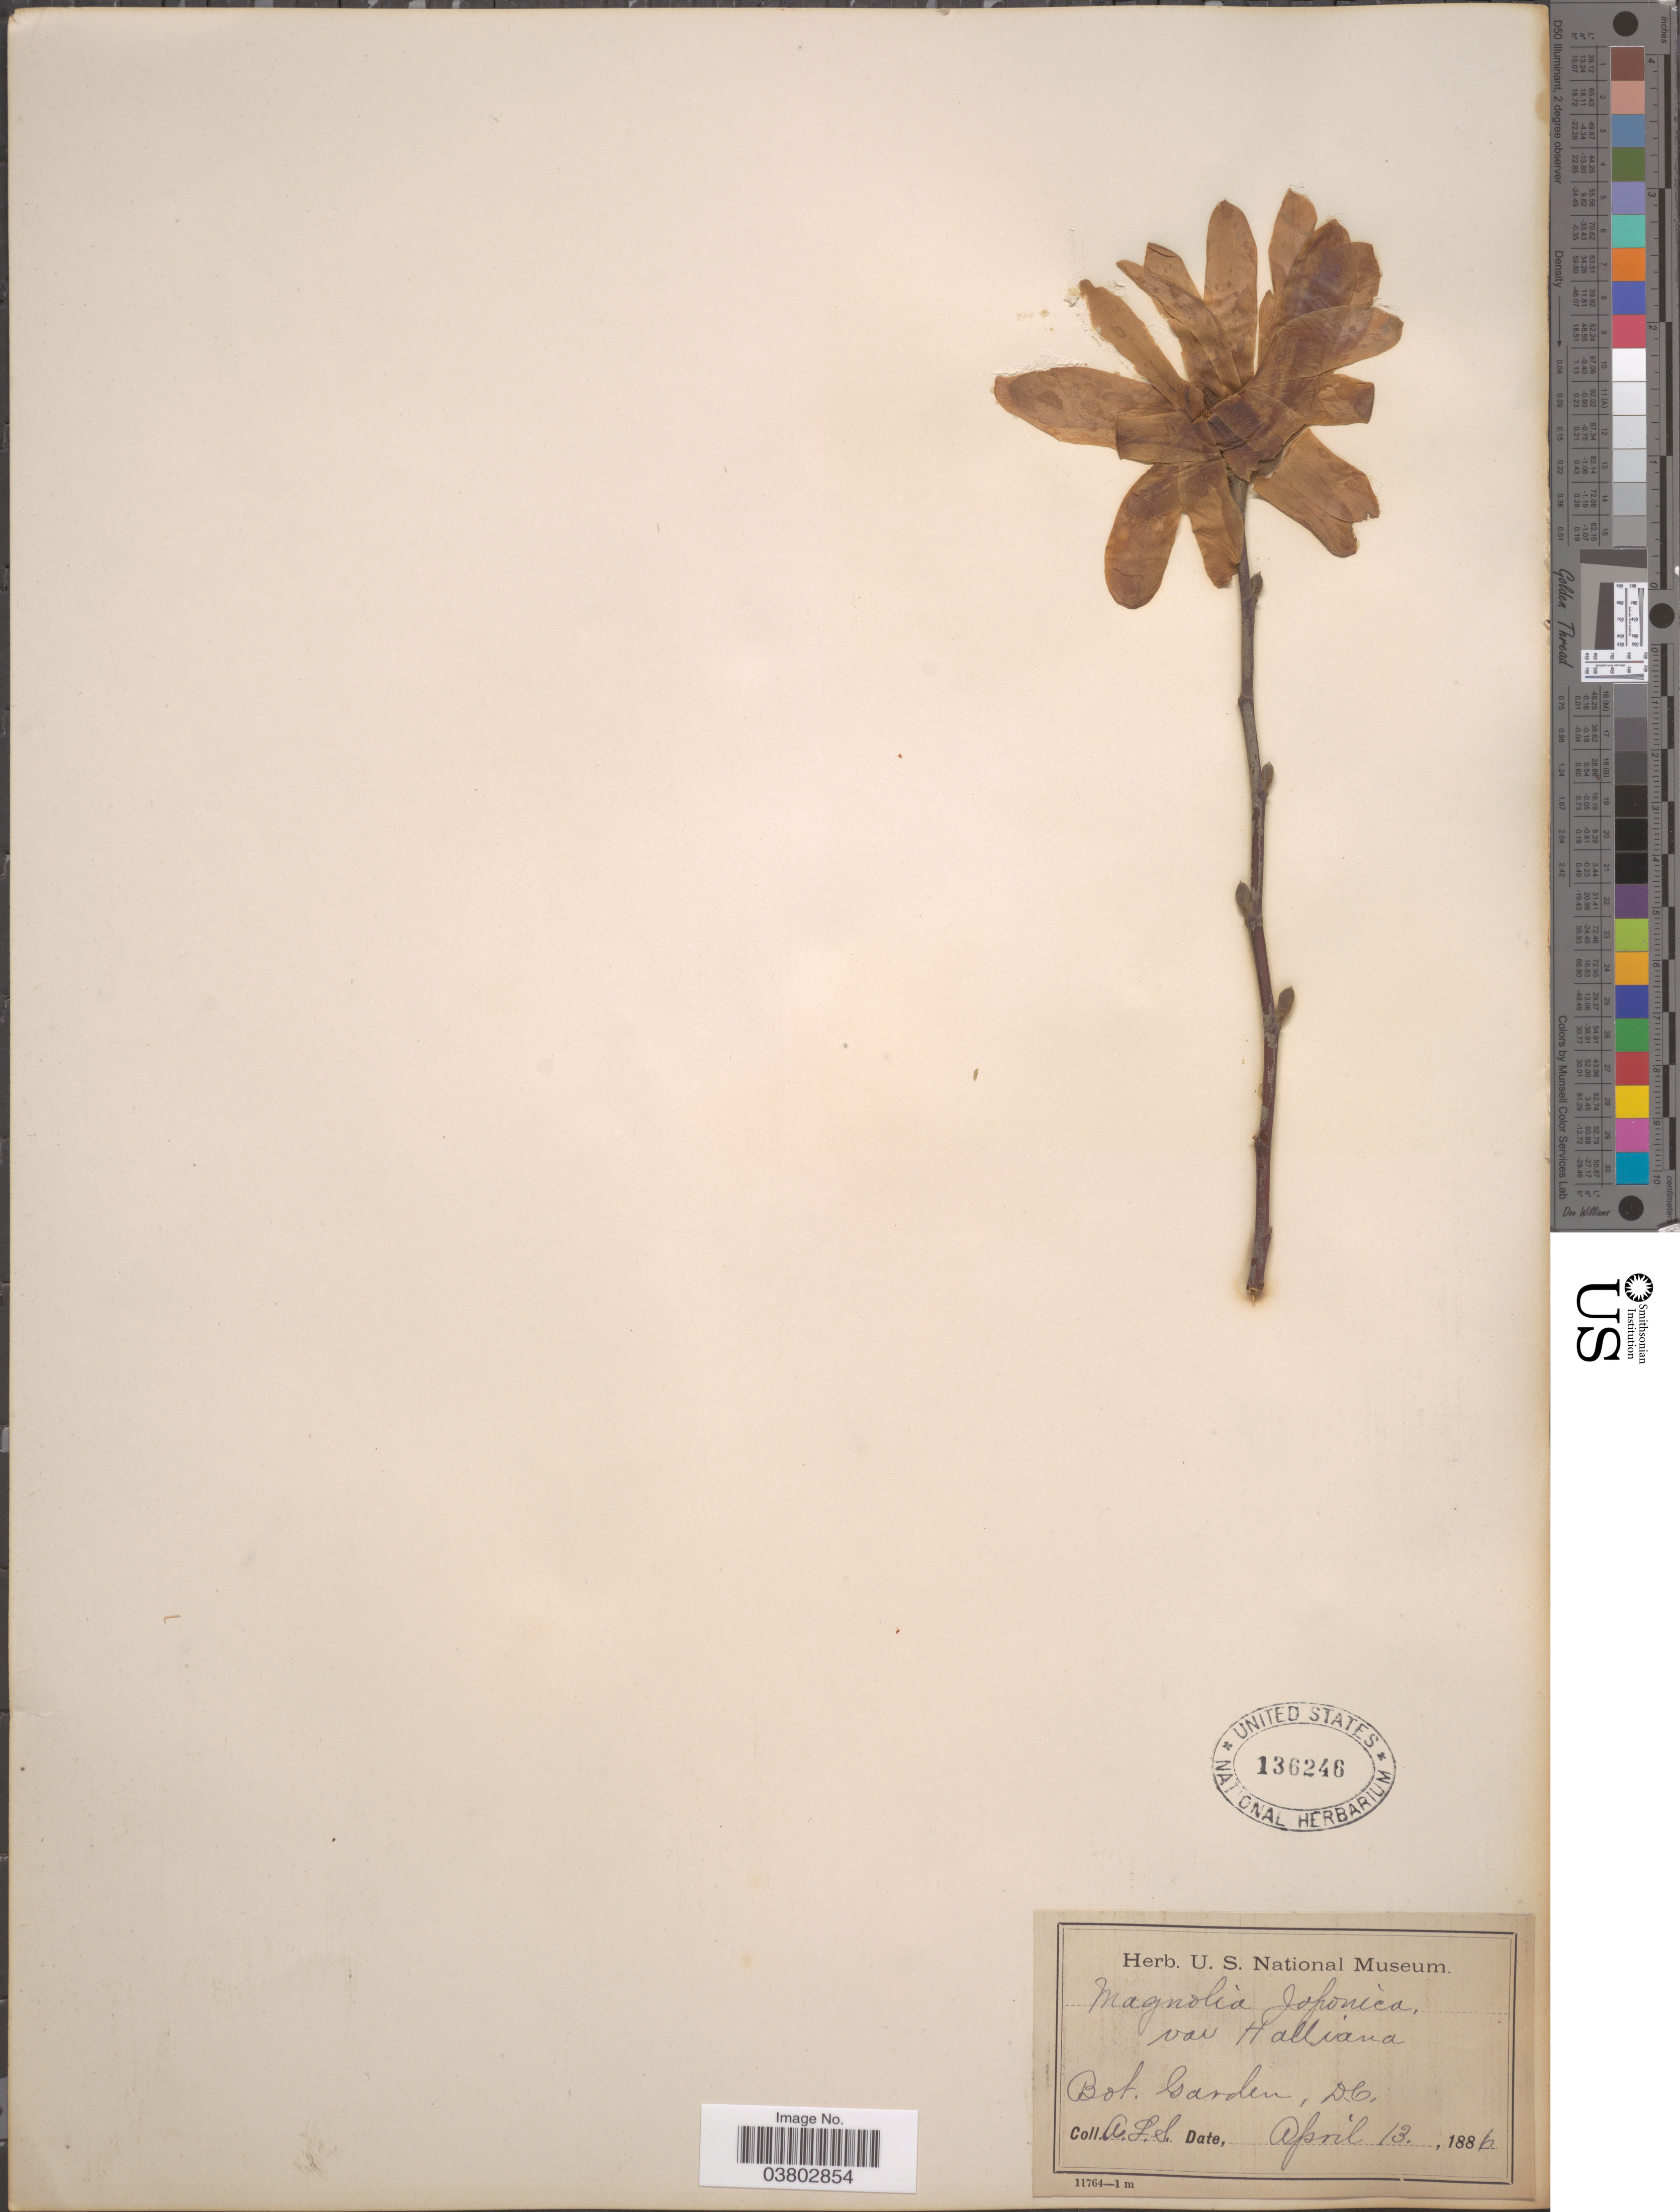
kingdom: Plantae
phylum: Tracheophyta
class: Magnoliopsida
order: Magnoliales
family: Magnoliaceae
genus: Magnolia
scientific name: Magnolia parviflora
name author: Blume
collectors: A. L. S.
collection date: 1886-04-13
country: United States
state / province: District of Columbia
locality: Bot. Garden.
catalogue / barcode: US 136246